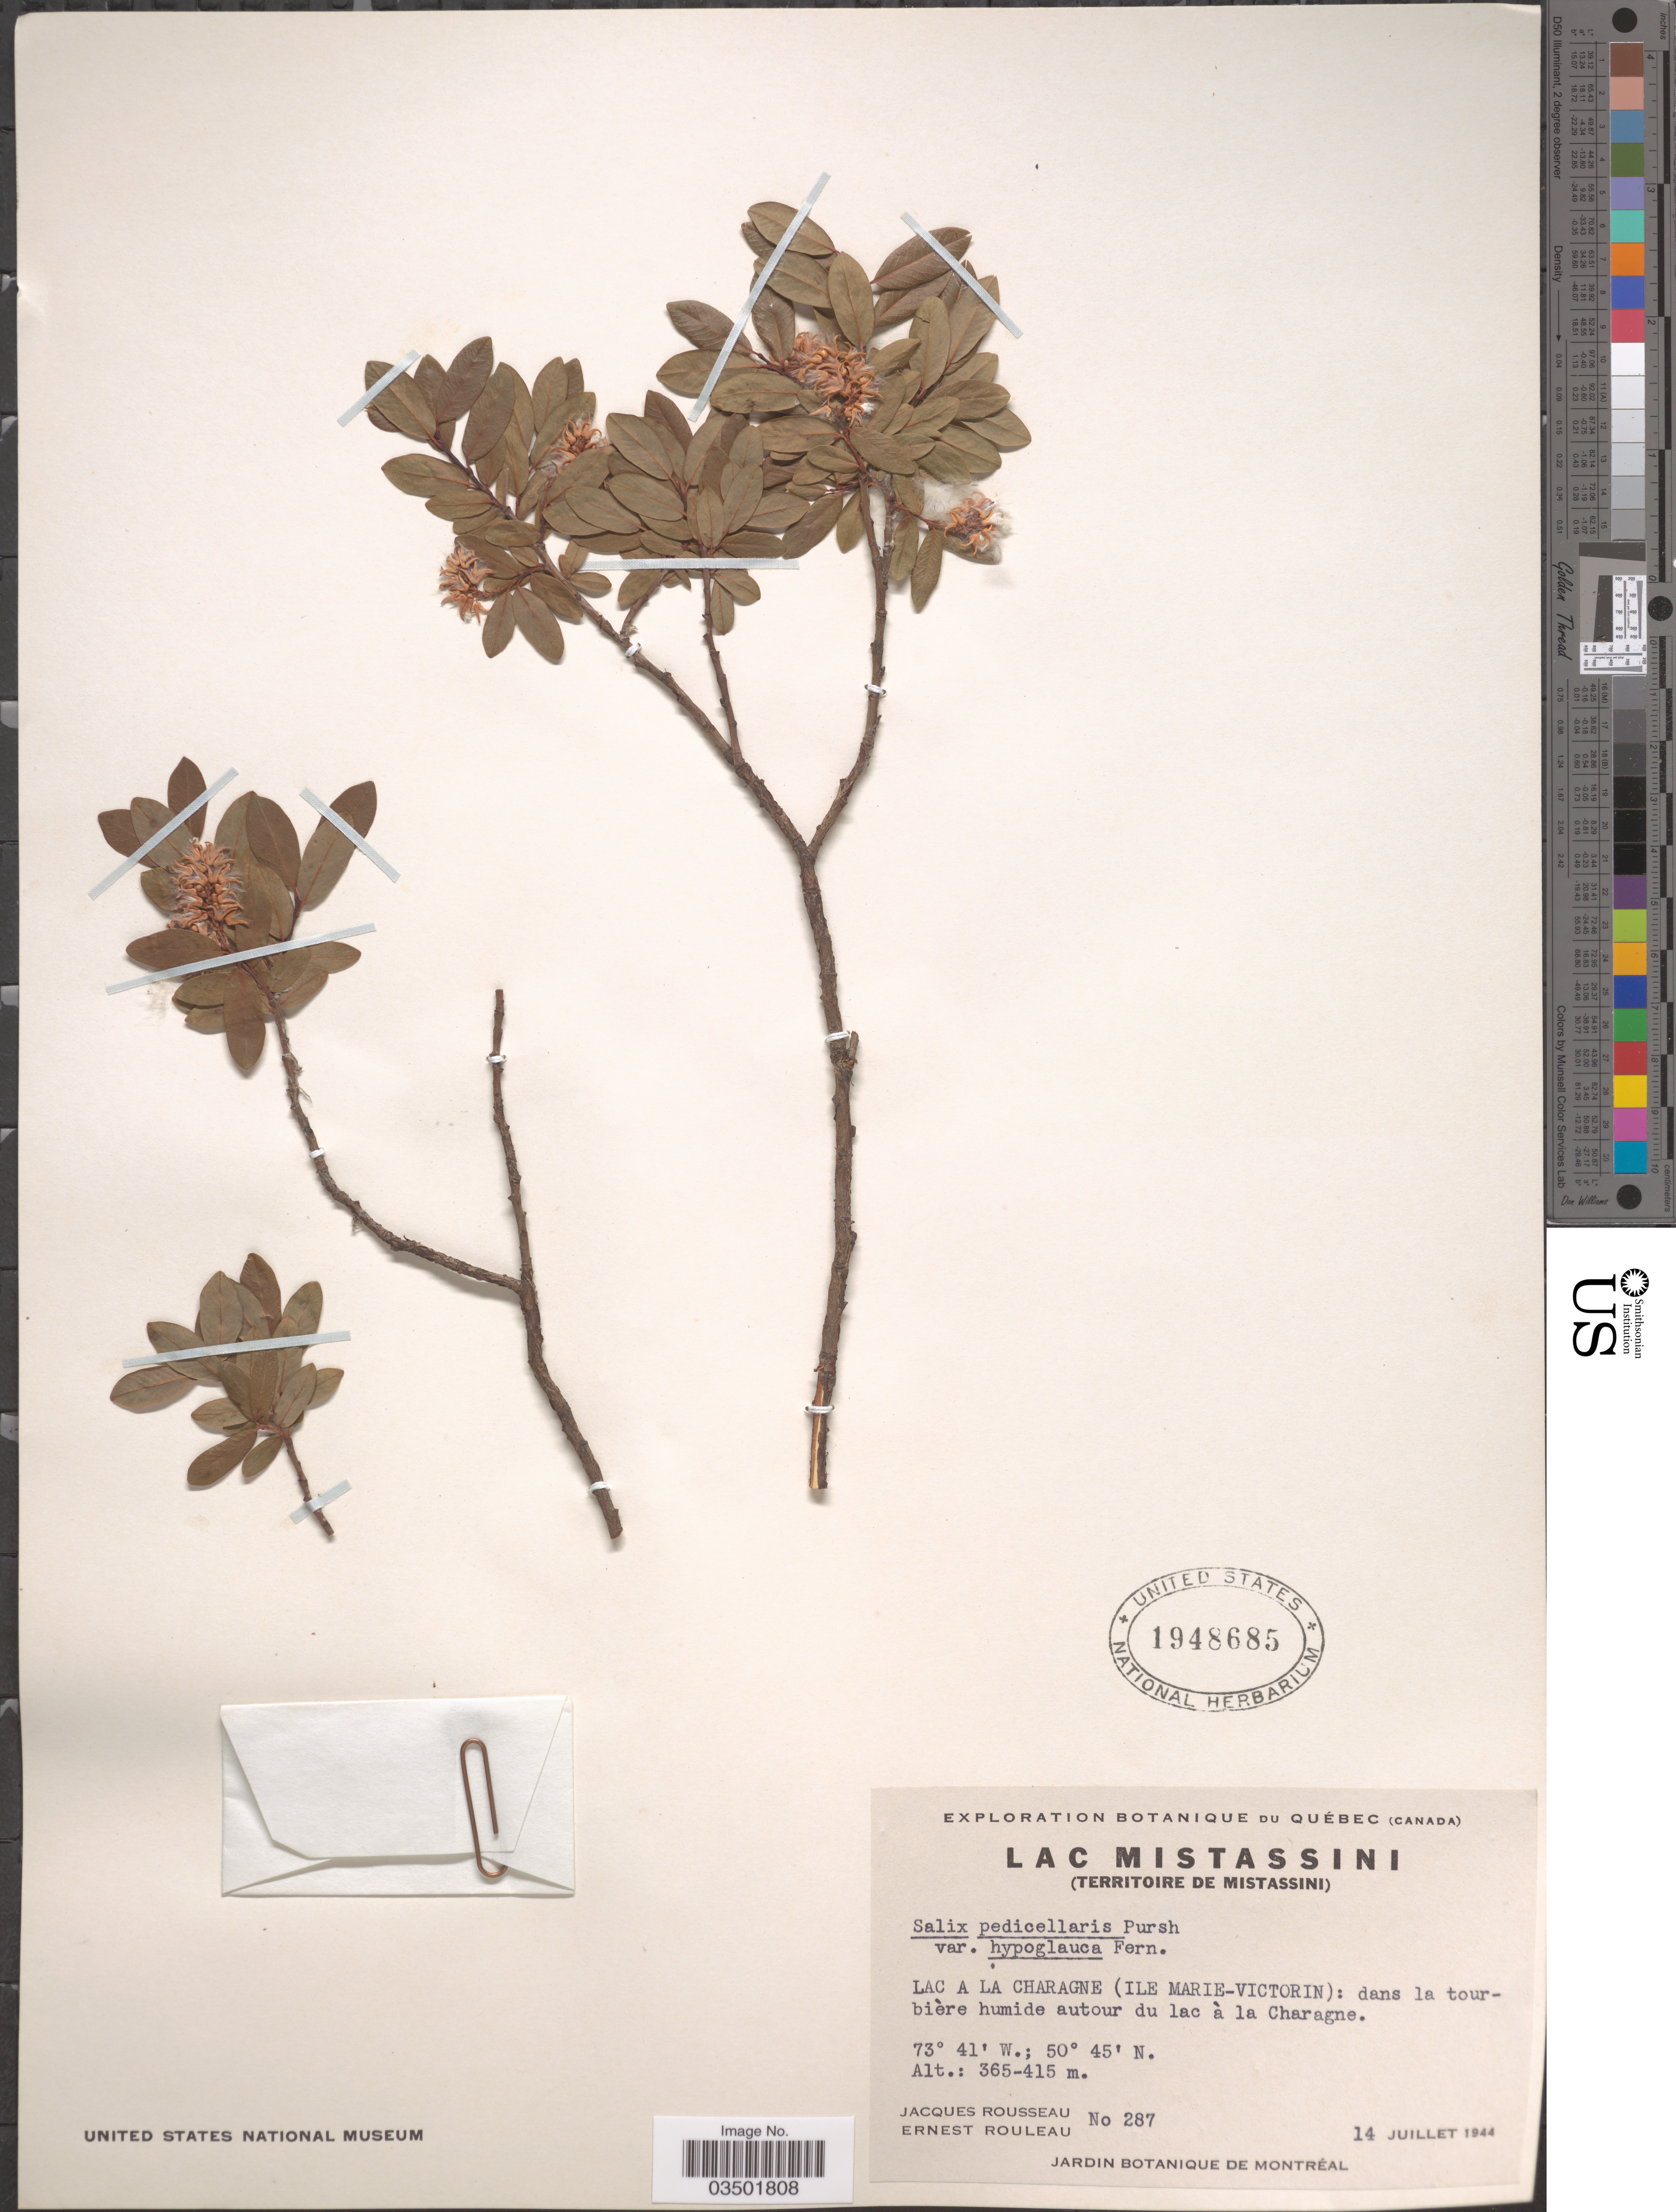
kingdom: Plantae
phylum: Tracheophyta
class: Magnoliopsida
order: Malpighiales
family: Salicaceae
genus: Salix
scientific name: Salix pedicellaris var. hypoglauca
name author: Fernald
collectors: J. Rosseau & E. Rouleau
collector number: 287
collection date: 1944-07-14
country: Canada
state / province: Quebec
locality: Lac Mistassini (Territoire de Mistassini) Lac A La Charagne (Ile Marie-Victorin): dans la tourbière humide autour du lac à la Charagne.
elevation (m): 365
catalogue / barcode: US 1948685